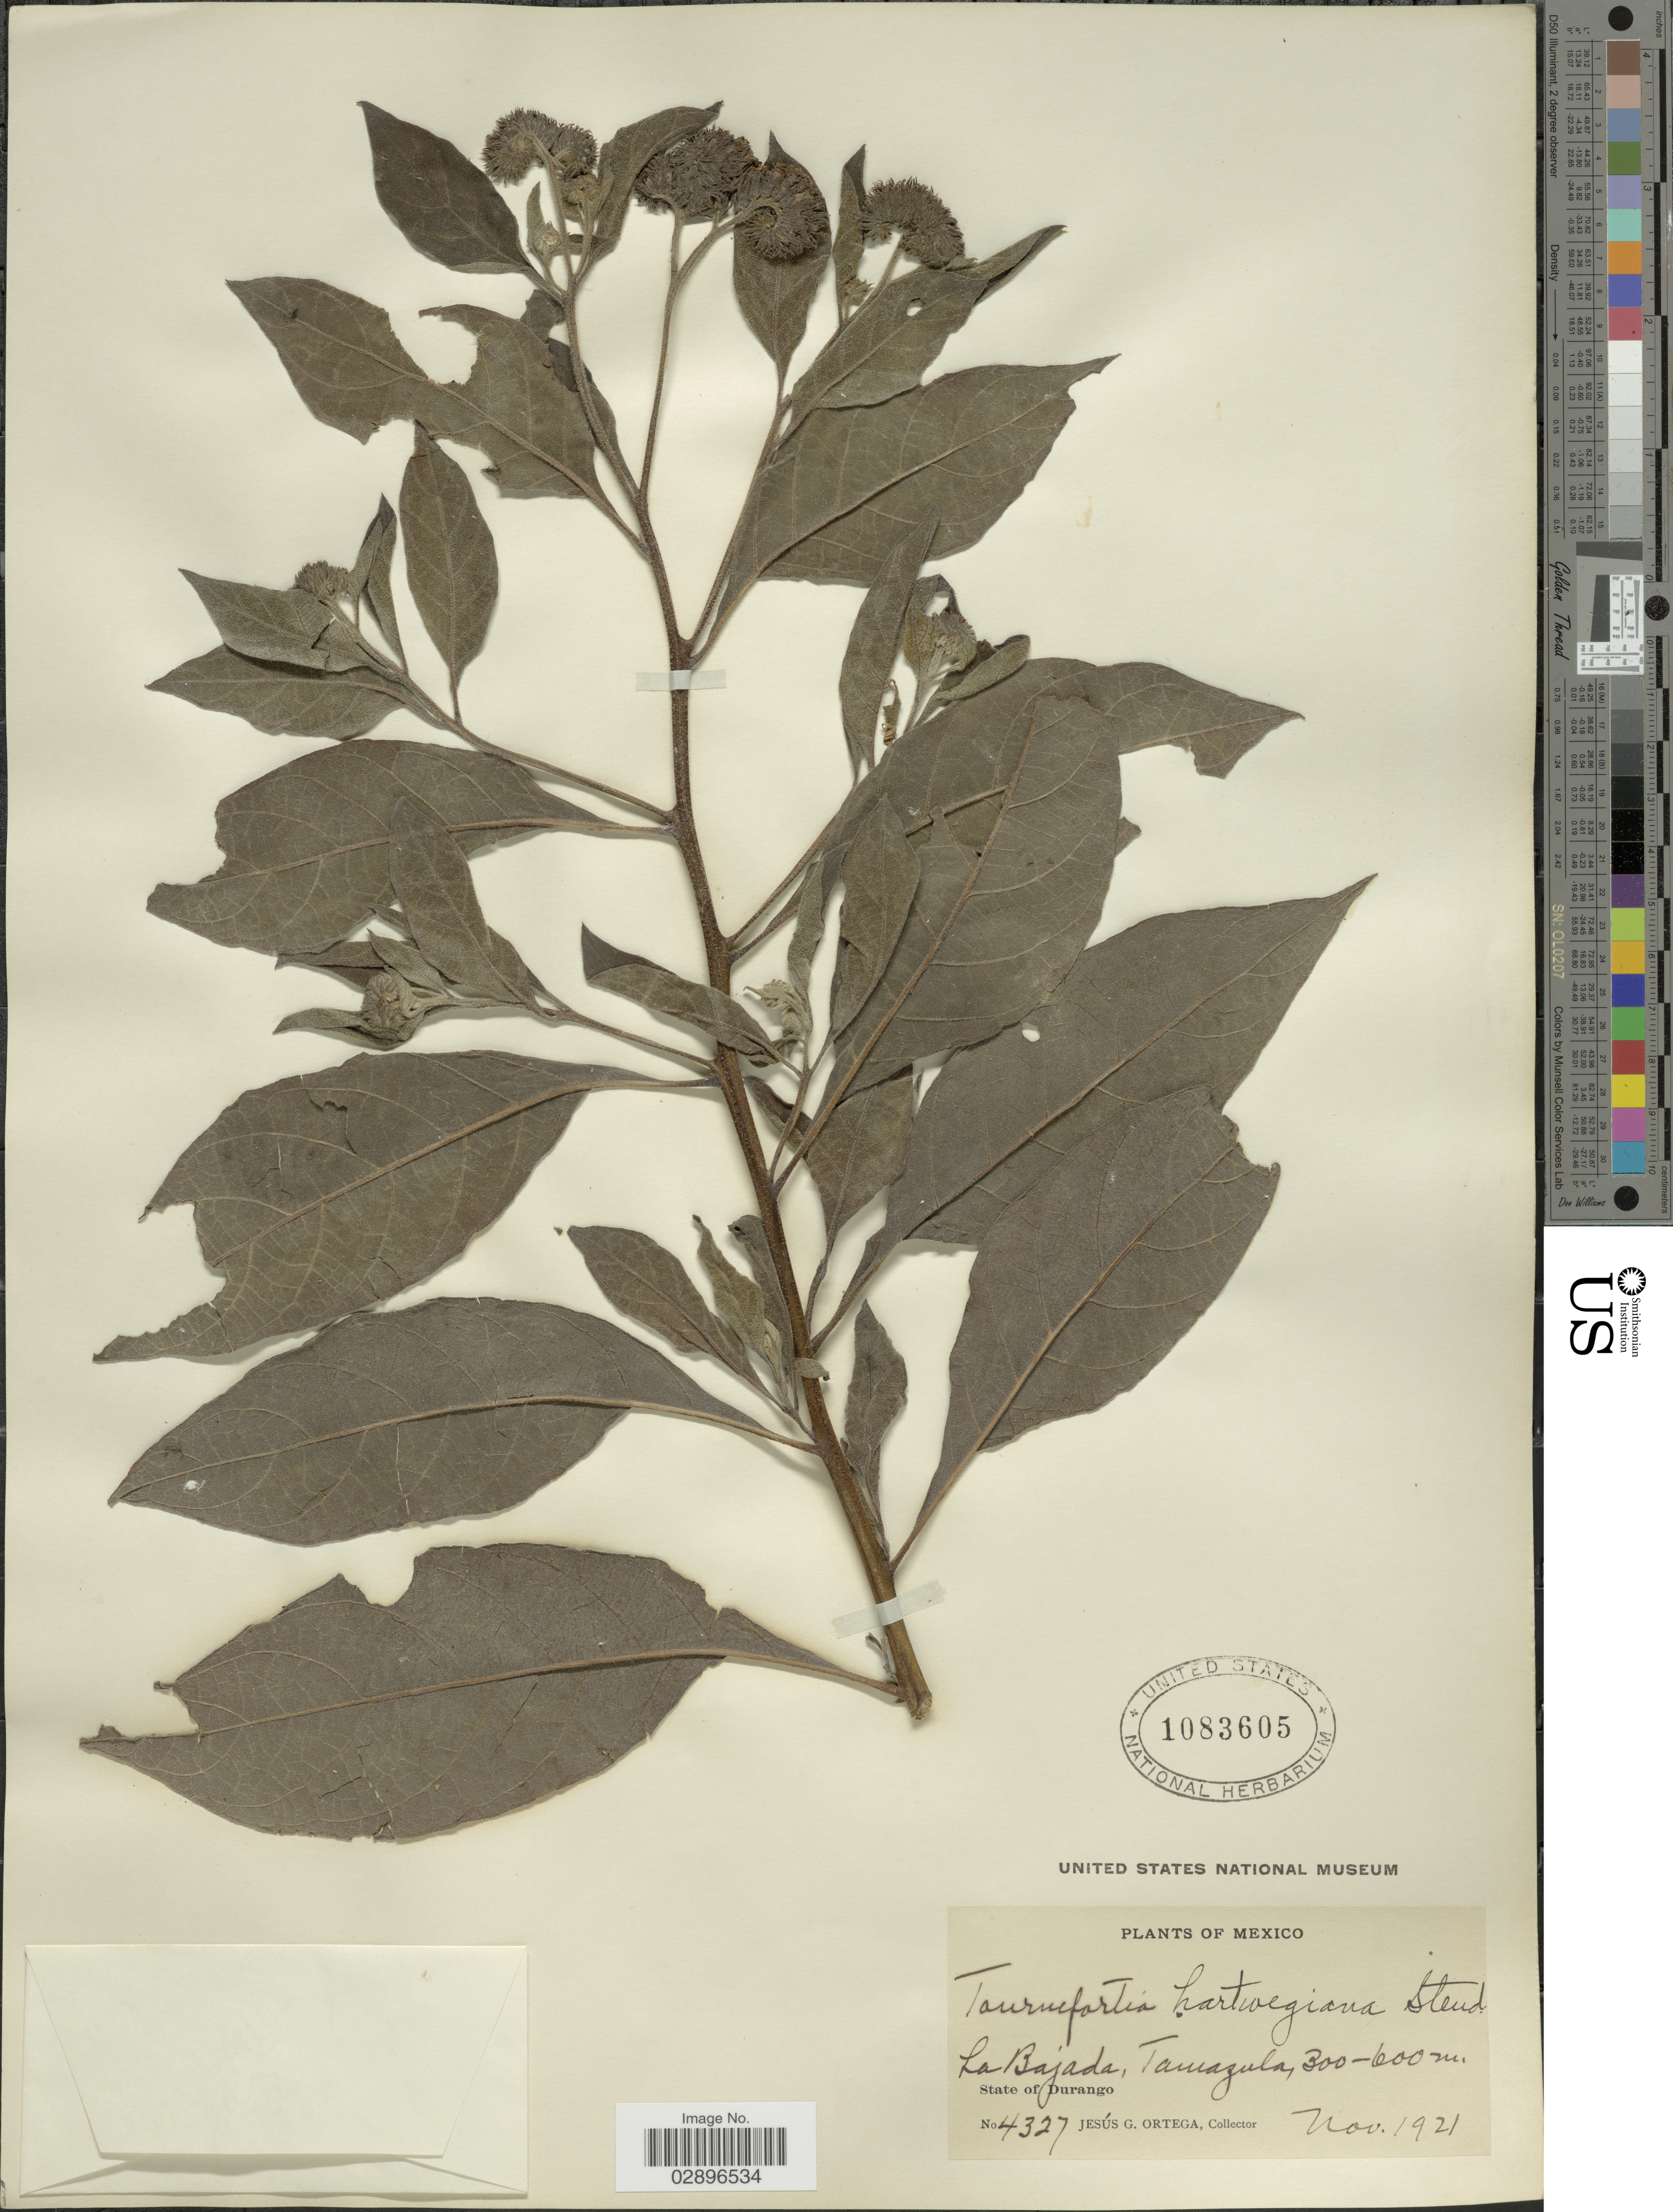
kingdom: Plantae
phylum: Tracheophyta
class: Magnoliopsida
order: Boraginales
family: Heliotropiaceae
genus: Tournefortia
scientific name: Tournefortia hartwegiana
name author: Steud.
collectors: J. Ortega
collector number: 4327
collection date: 1921-11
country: Mexico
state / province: Durango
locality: La Bajada, Tamazula.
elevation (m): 300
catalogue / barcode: US 1083605